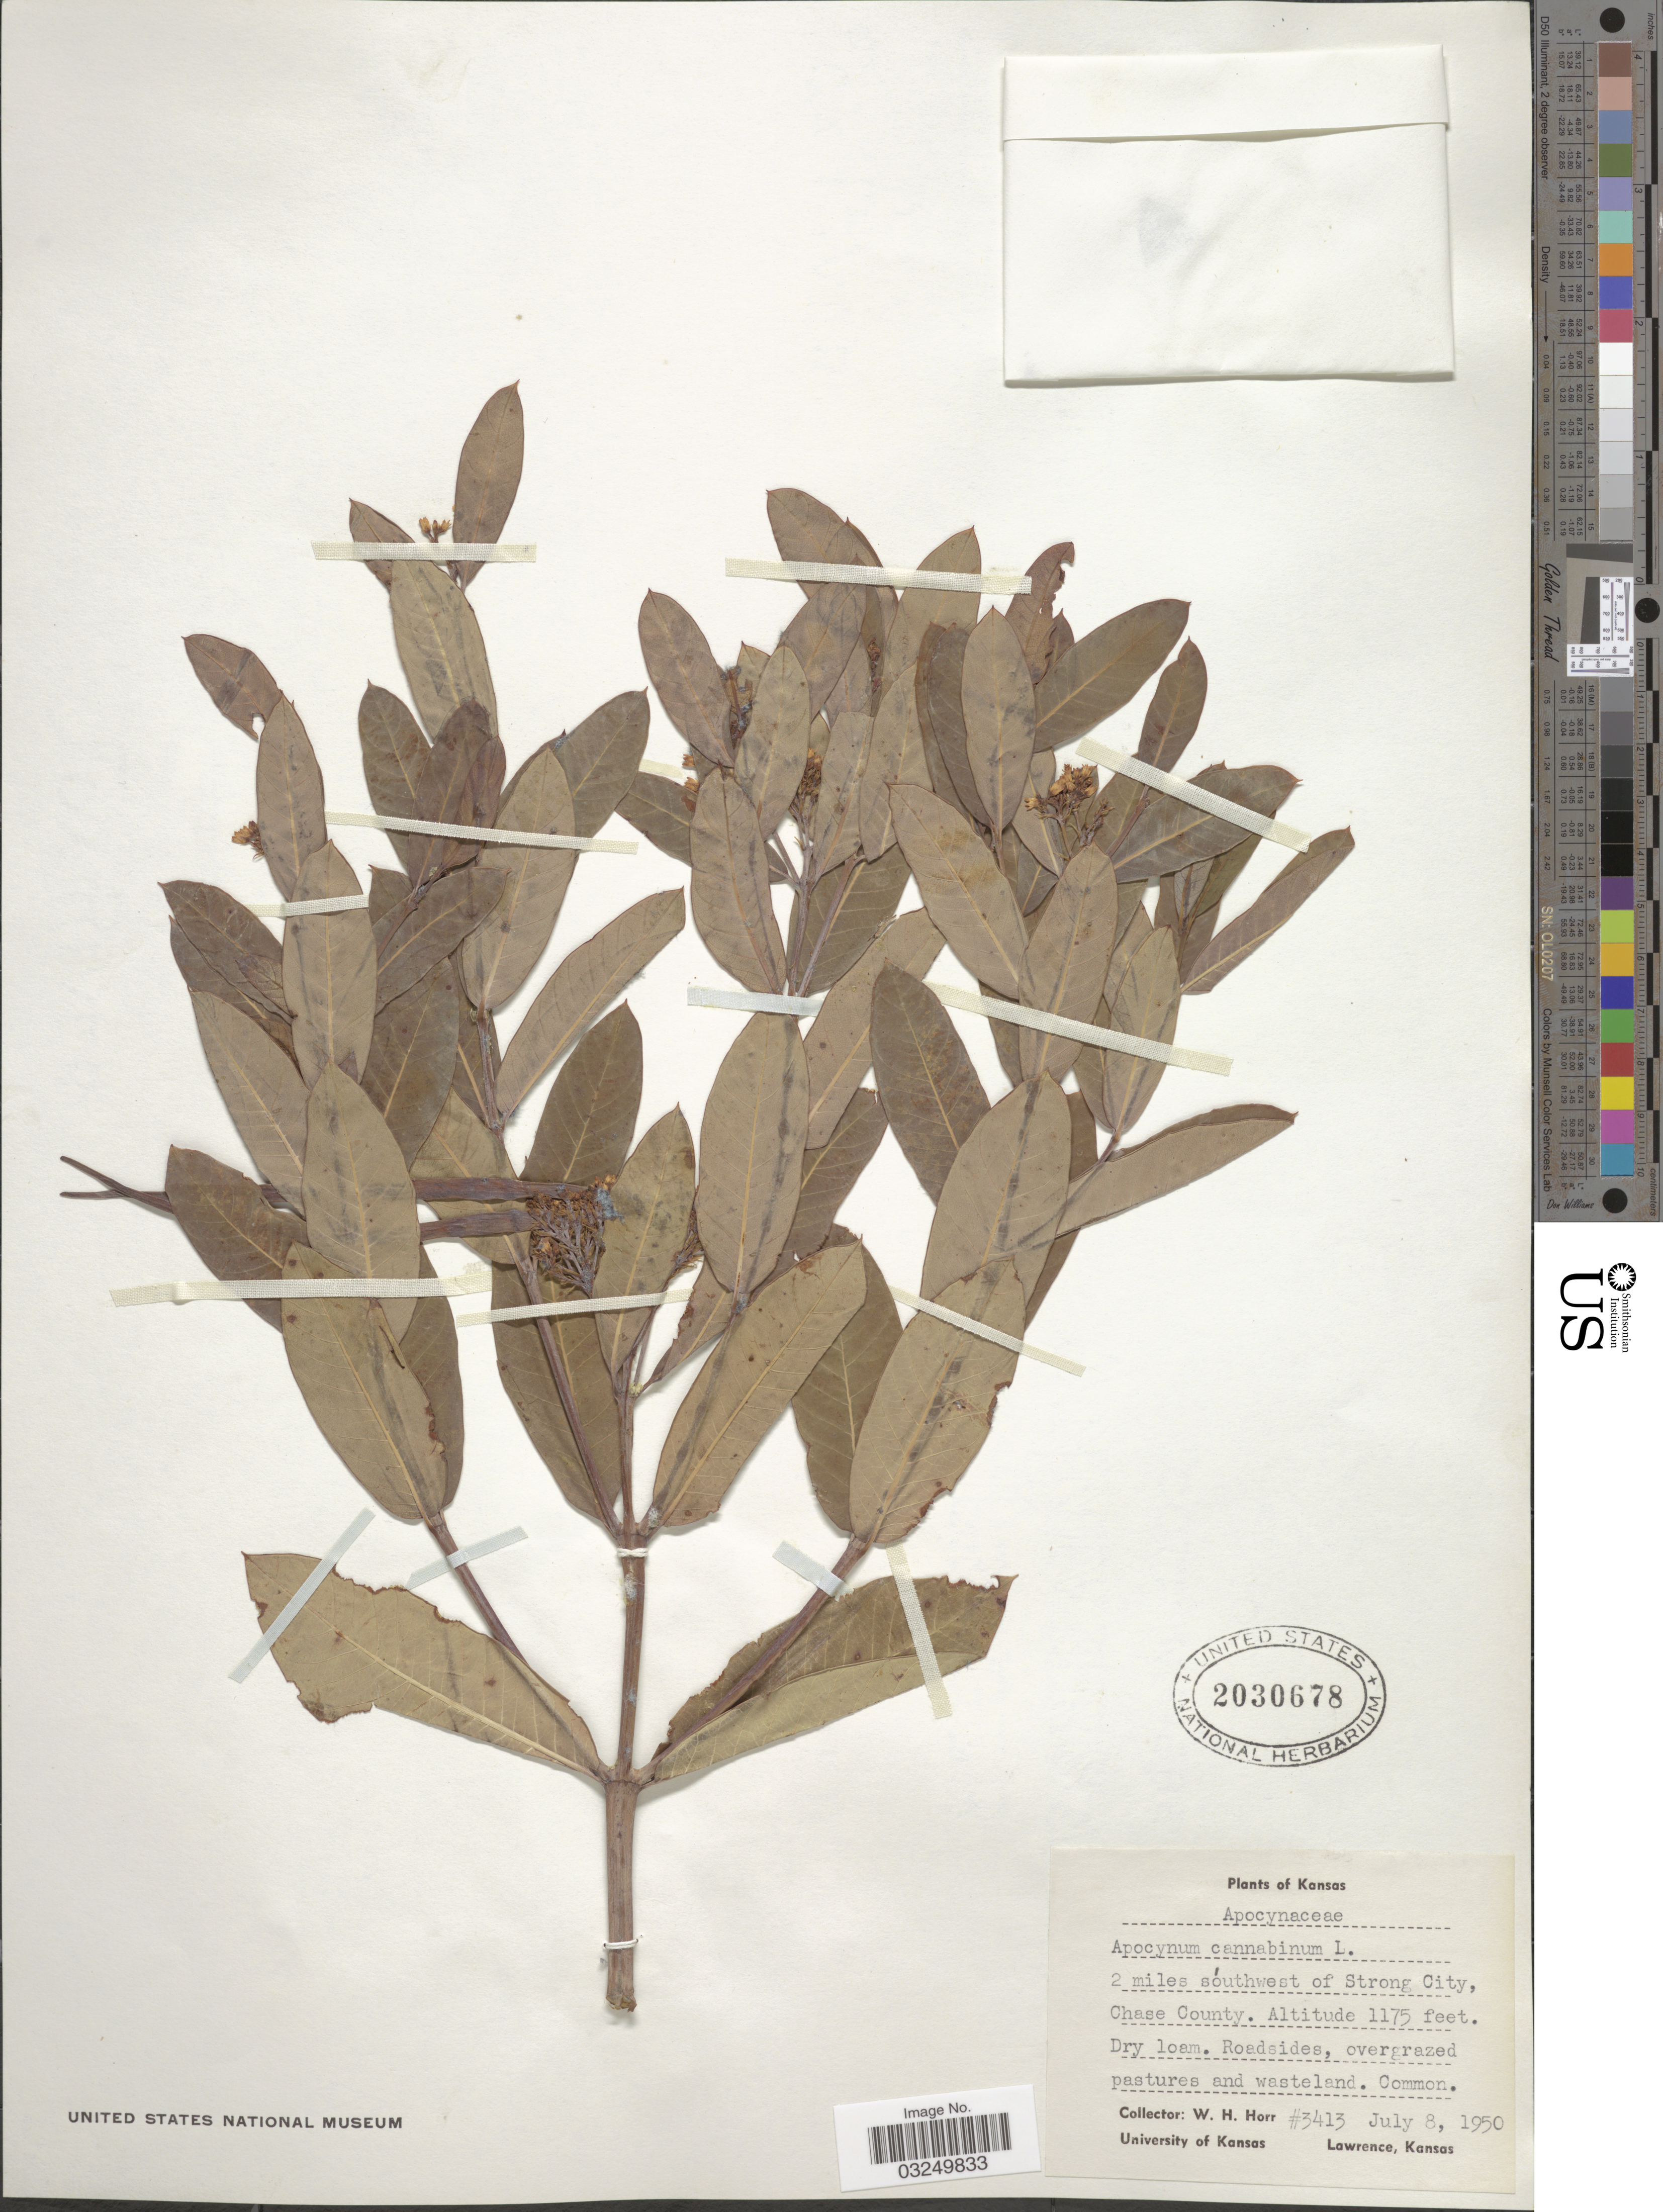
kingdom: Plantae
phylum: Tracheophyta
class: Magnoliopsida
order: Gentianales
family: Apocynaceae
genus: Apocynum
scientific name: Apocynum cannabinum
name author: L.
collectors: W. H. Horr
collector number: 3413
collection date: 1950-07-08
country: United States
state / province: Kansas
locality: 2 miles southwest of Strong City, Chase County.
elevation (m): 358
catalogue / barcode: US 2030678